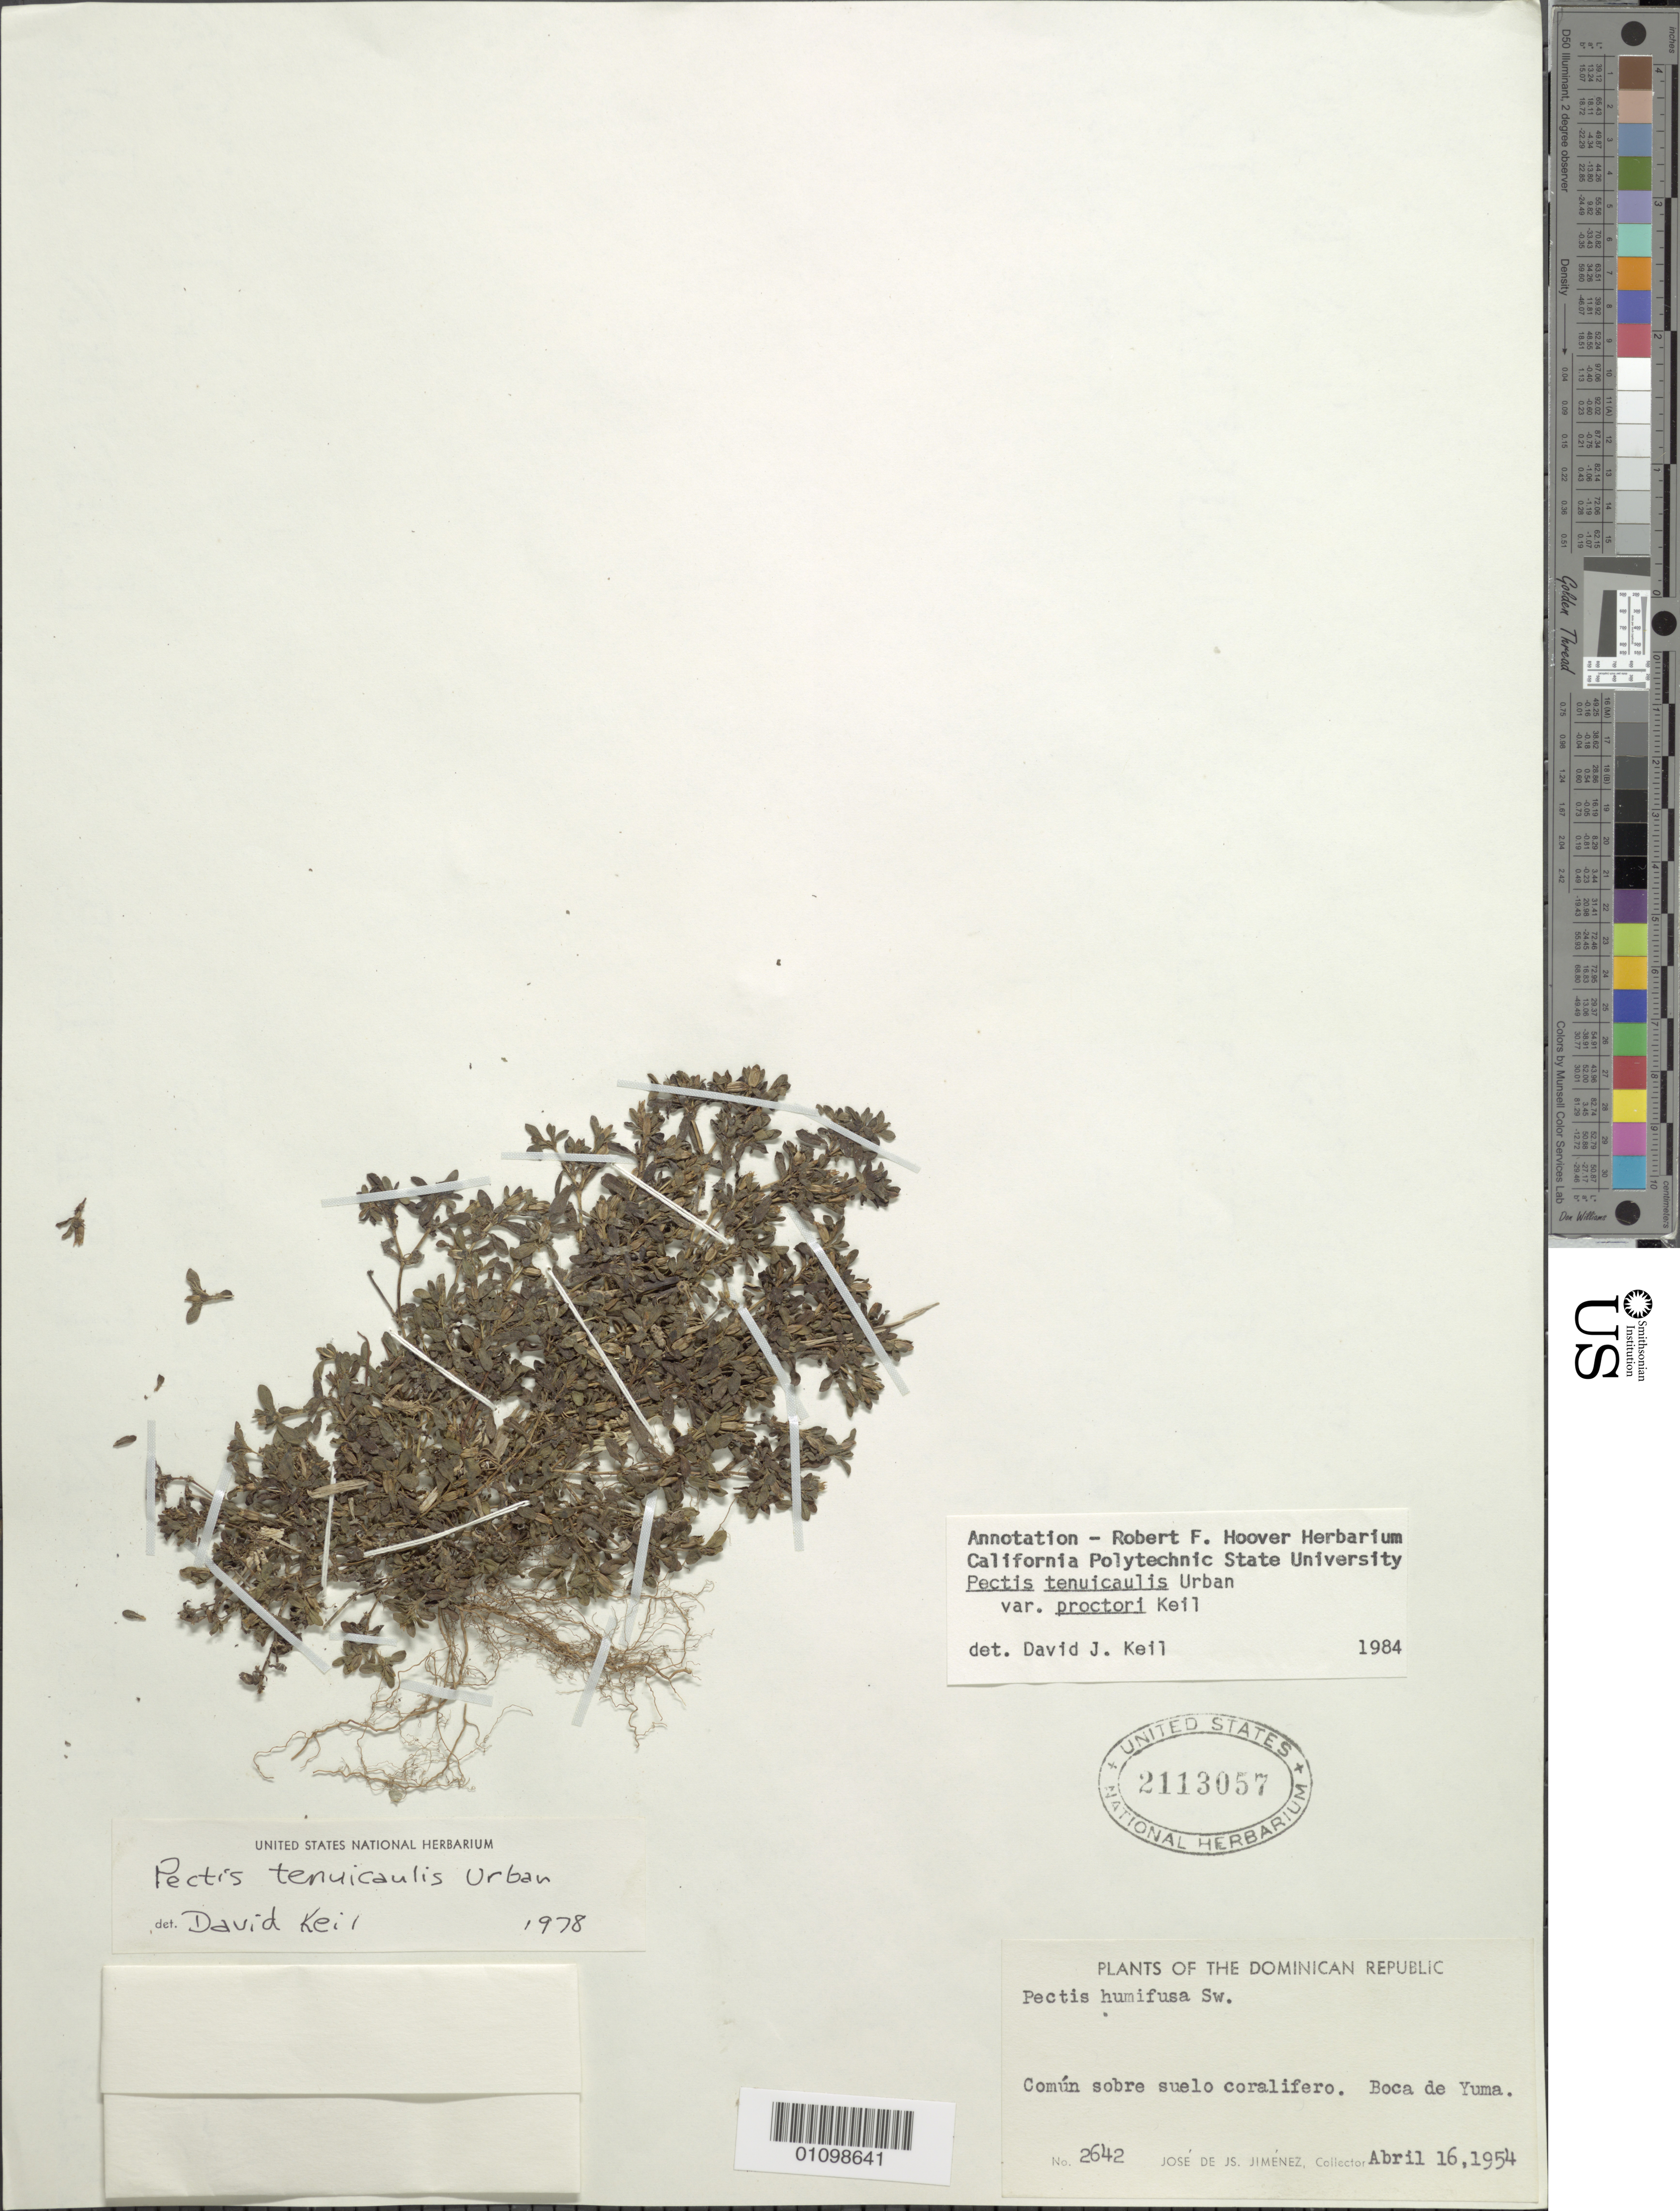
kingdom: Plantae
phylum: Tracheophyta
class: Magnoliopsida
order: Asterales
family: Asteraceae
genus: Pectis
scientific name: Pectis tenuicaulis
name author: Urb.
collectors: J. J. Jiménez Almonte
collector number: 2642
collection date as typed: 16 Apr 1954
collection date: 1954-04-16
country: Dominican Republic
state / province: La Altagracía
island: Hispaniola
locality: Boca de Yuma.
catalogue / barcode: US 2113057